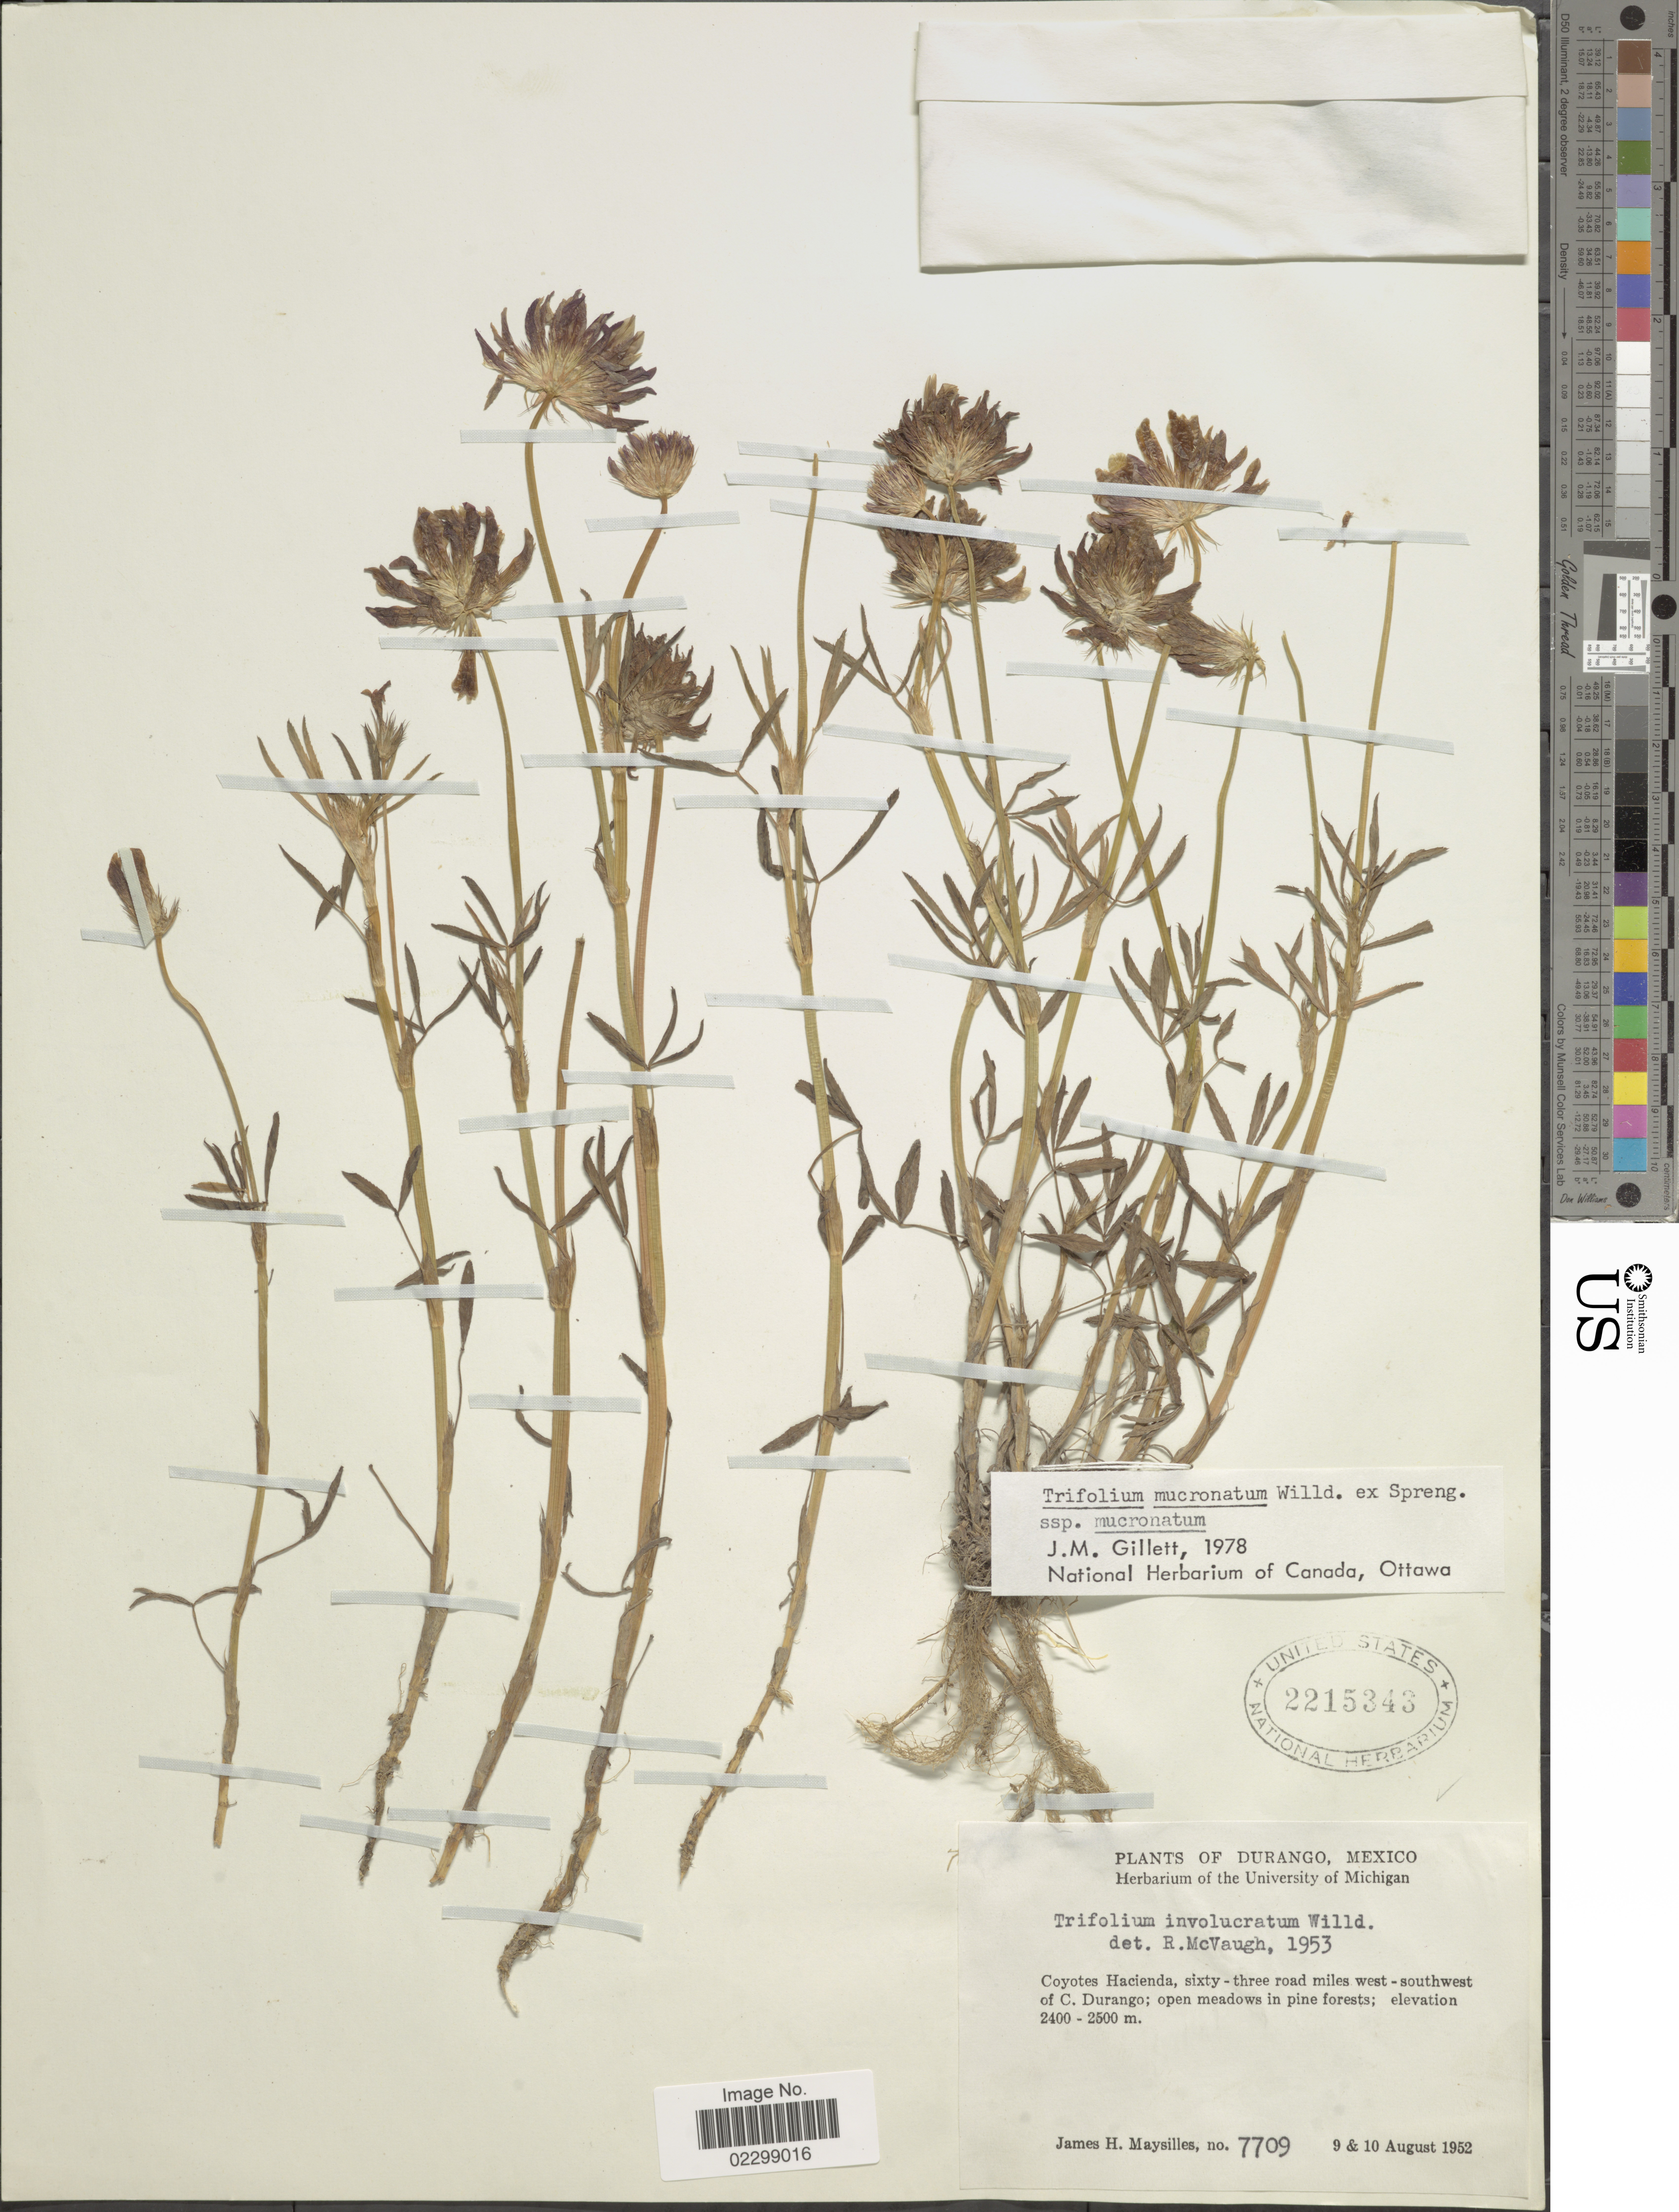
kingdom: Plantae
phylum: Tracheophyta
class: Magnoliopsida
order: Fabales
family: Fabaceae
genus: Trifolium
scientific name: Trifolium mucronatum subsp. mucronatum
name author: Willd. ex Spreng.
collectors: J. Maysilles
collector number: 7709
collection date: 1952-08-09/1952-08-10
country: Mexico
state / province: Durango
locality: Coyotes Hacienda, sixty-three road miles west-southwest of C. Durango; open meadows in pine forest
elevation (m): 2400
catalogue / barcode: US 2215343